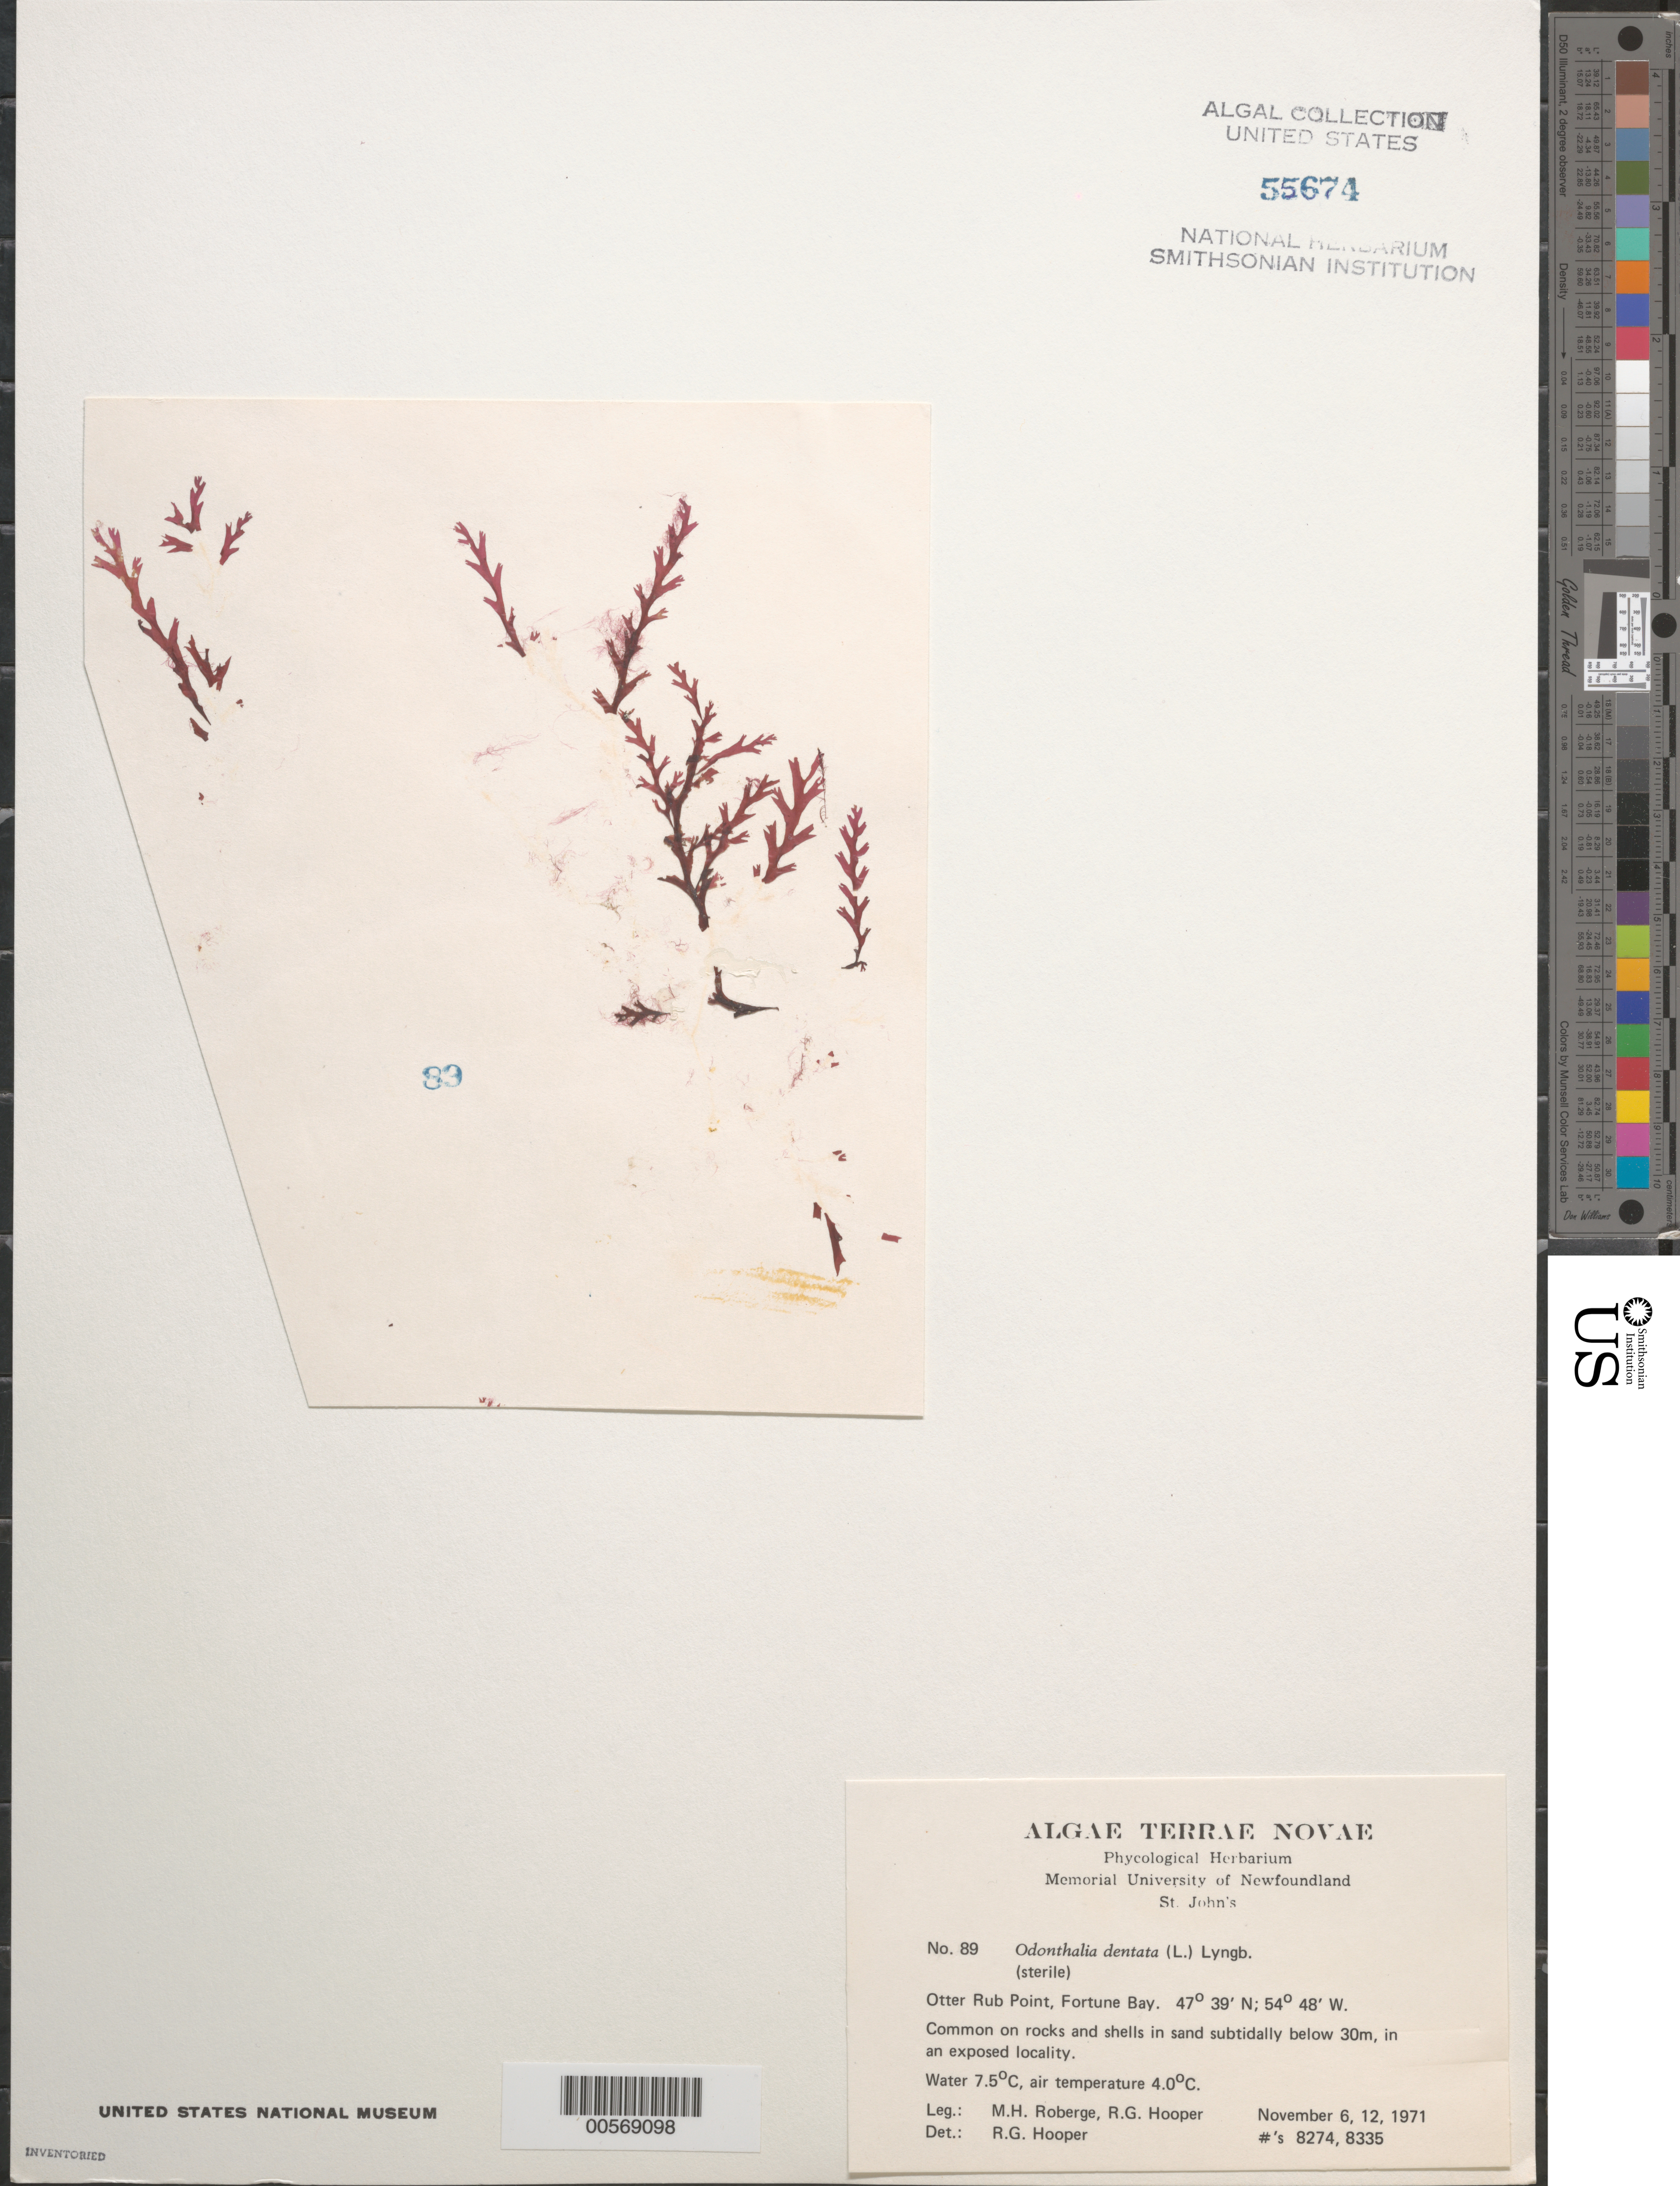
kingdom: Plantae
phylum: Rhodophyta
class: Florideophyceae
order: Ceramiales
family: Rhodomelaceae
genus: Odonthalia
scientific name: Odonthalia dentata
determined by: Hooper, R. G.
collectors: M. Roberge & R. G. Hooper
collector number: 8274 & 8335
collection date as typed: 06 Nov 1971 and 12 Nov 1971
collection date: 1971-11-06,1971-11-12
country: Canada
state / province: Newfoundland and Labrador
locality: Otter Rub Point, Fortune Bay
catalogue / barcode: US 55674